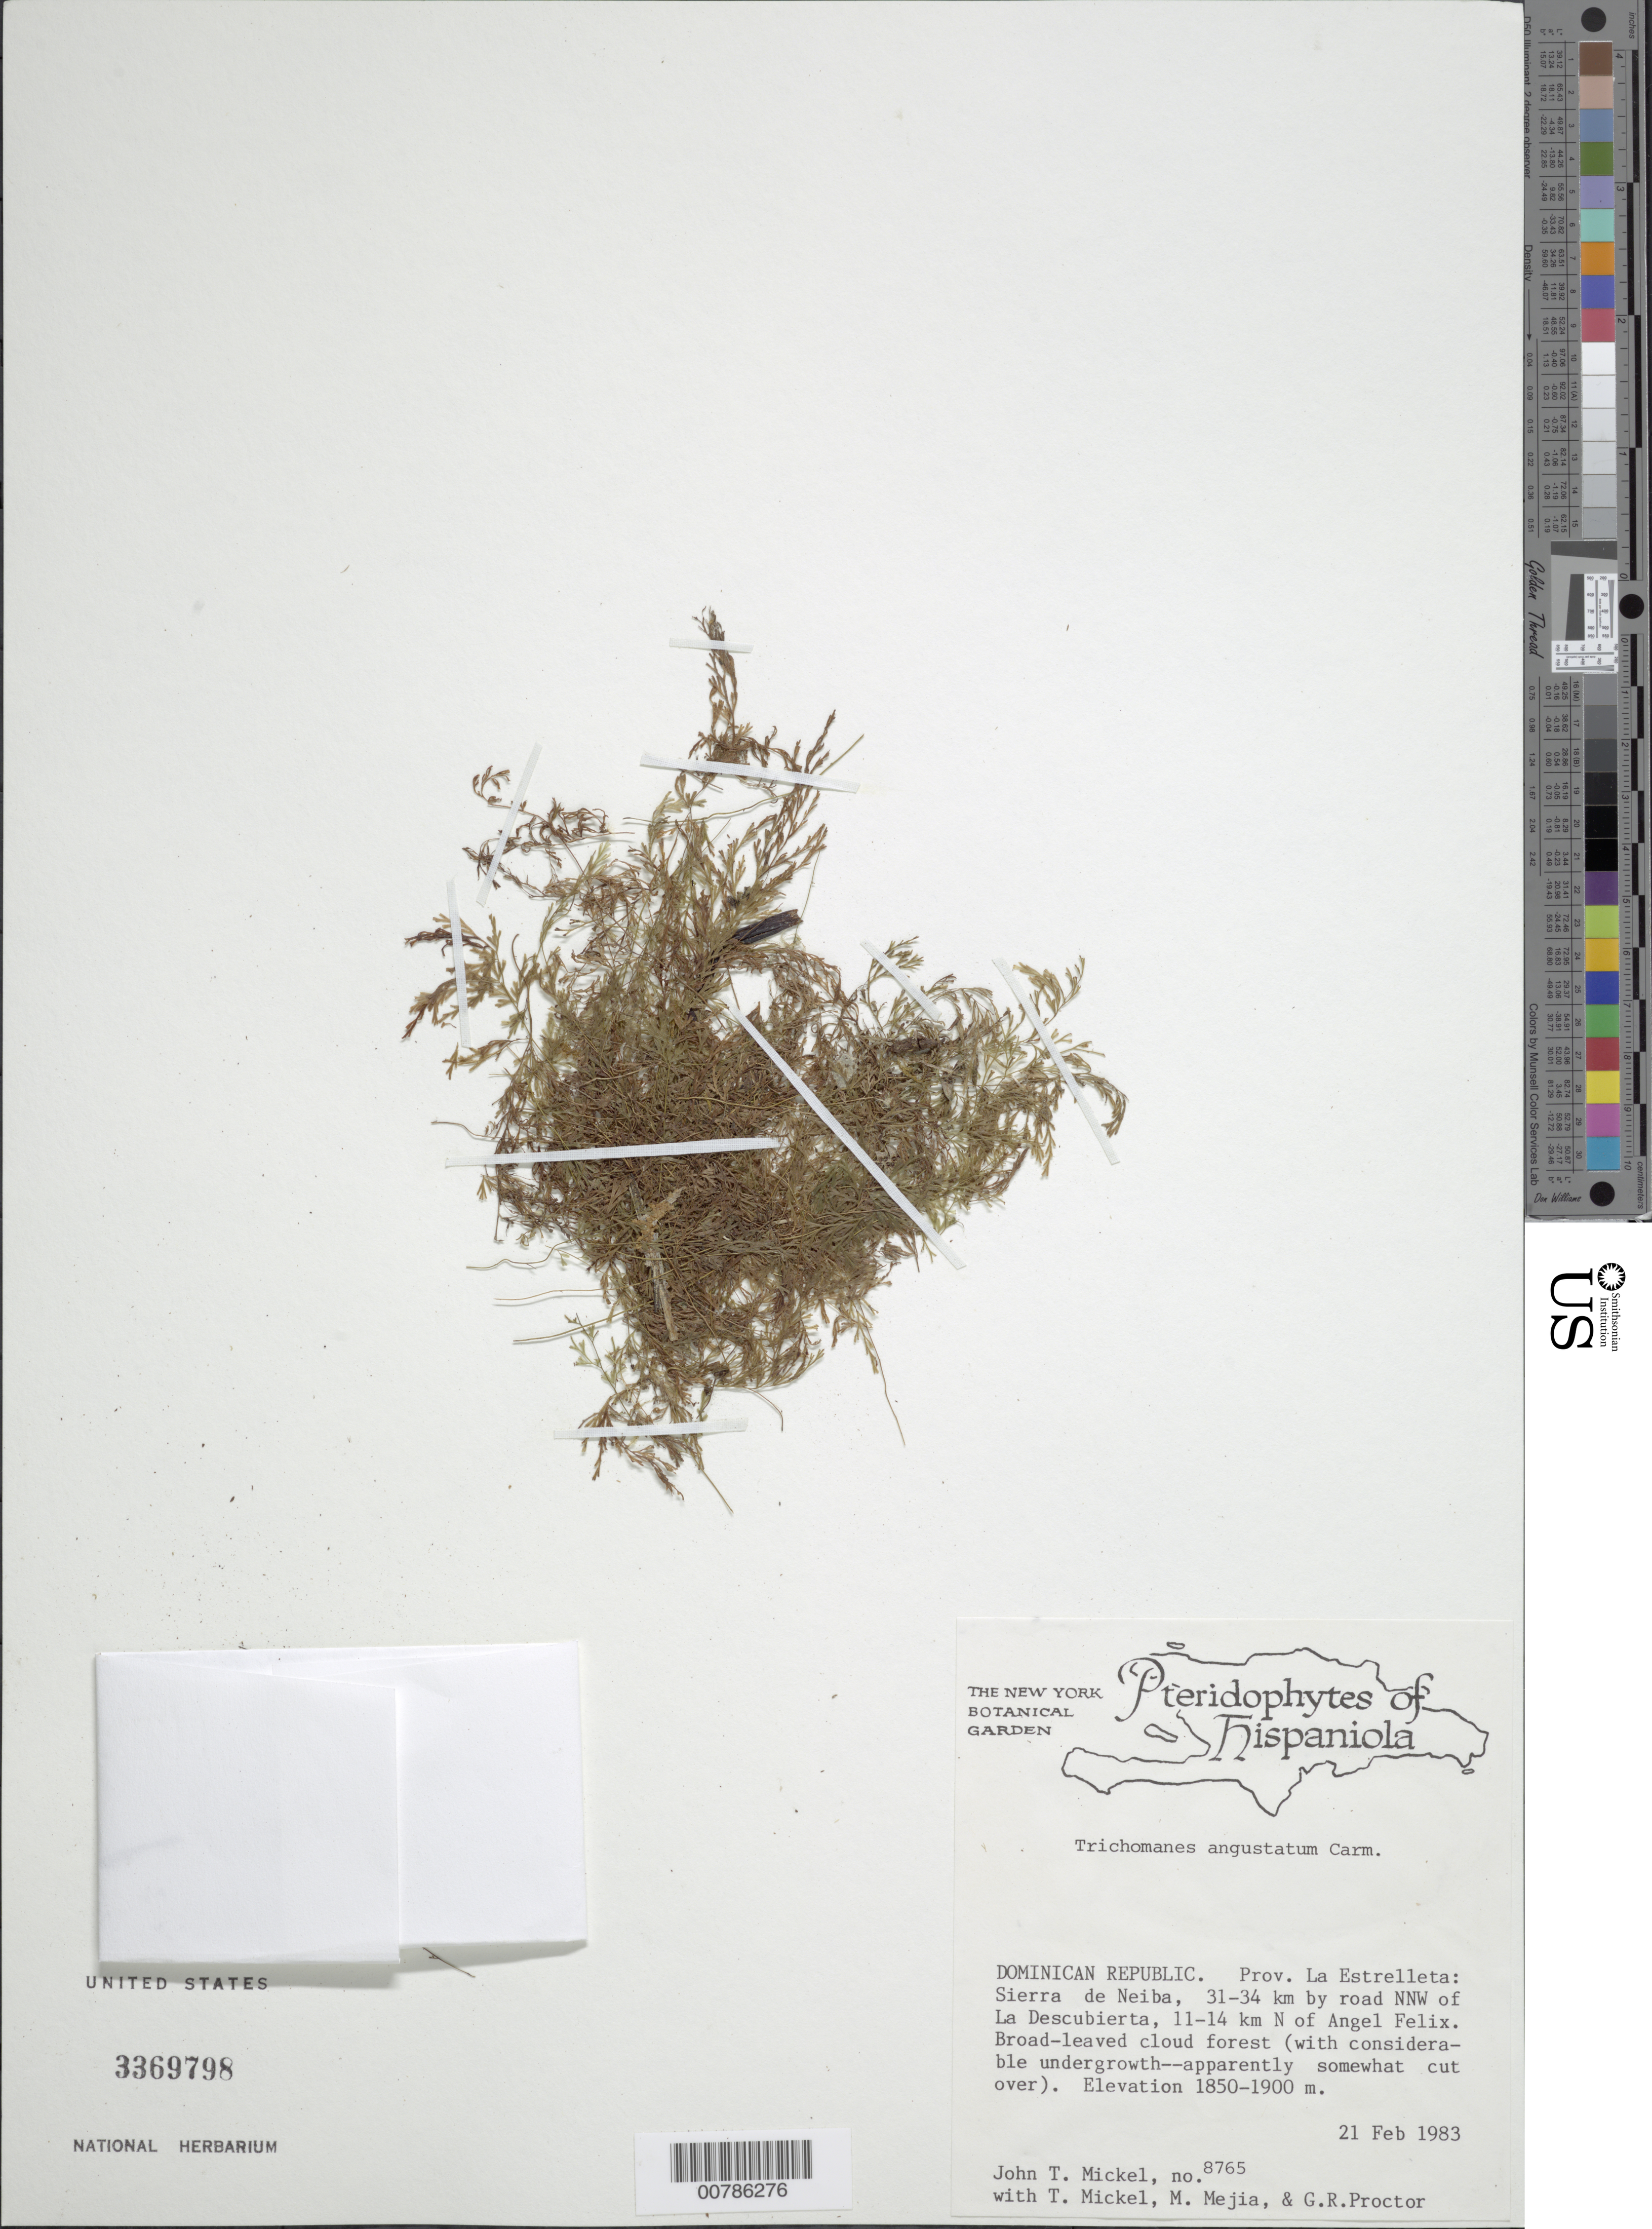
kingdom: Plantae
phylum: Tracheophyta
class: Polypodiopsida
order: Hymenophyllales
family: Hymenophyllaceae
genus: Polyphlebium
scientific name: Polyphlebium angustatum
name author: (Carmich.) Ebihara & Dubuisson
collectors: J. T. Mickel, T. Mickel, M. Mejia & G. R. Proctor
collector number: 8765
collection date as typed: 21 Feb 1983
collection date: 1983-02-21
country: Dominican Republic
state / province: La Altagracia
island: Hispaniola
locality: Prov. La Estrelleta, Sierra de Neiba, 31-34 km by road NNE of La Descubierta, 11-14 km N of Angel Felix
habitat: Broad-leaved cloud forest (with considerable undergrowth, apparently somewhat cut over)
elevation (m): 1850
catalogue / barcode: US 3369798